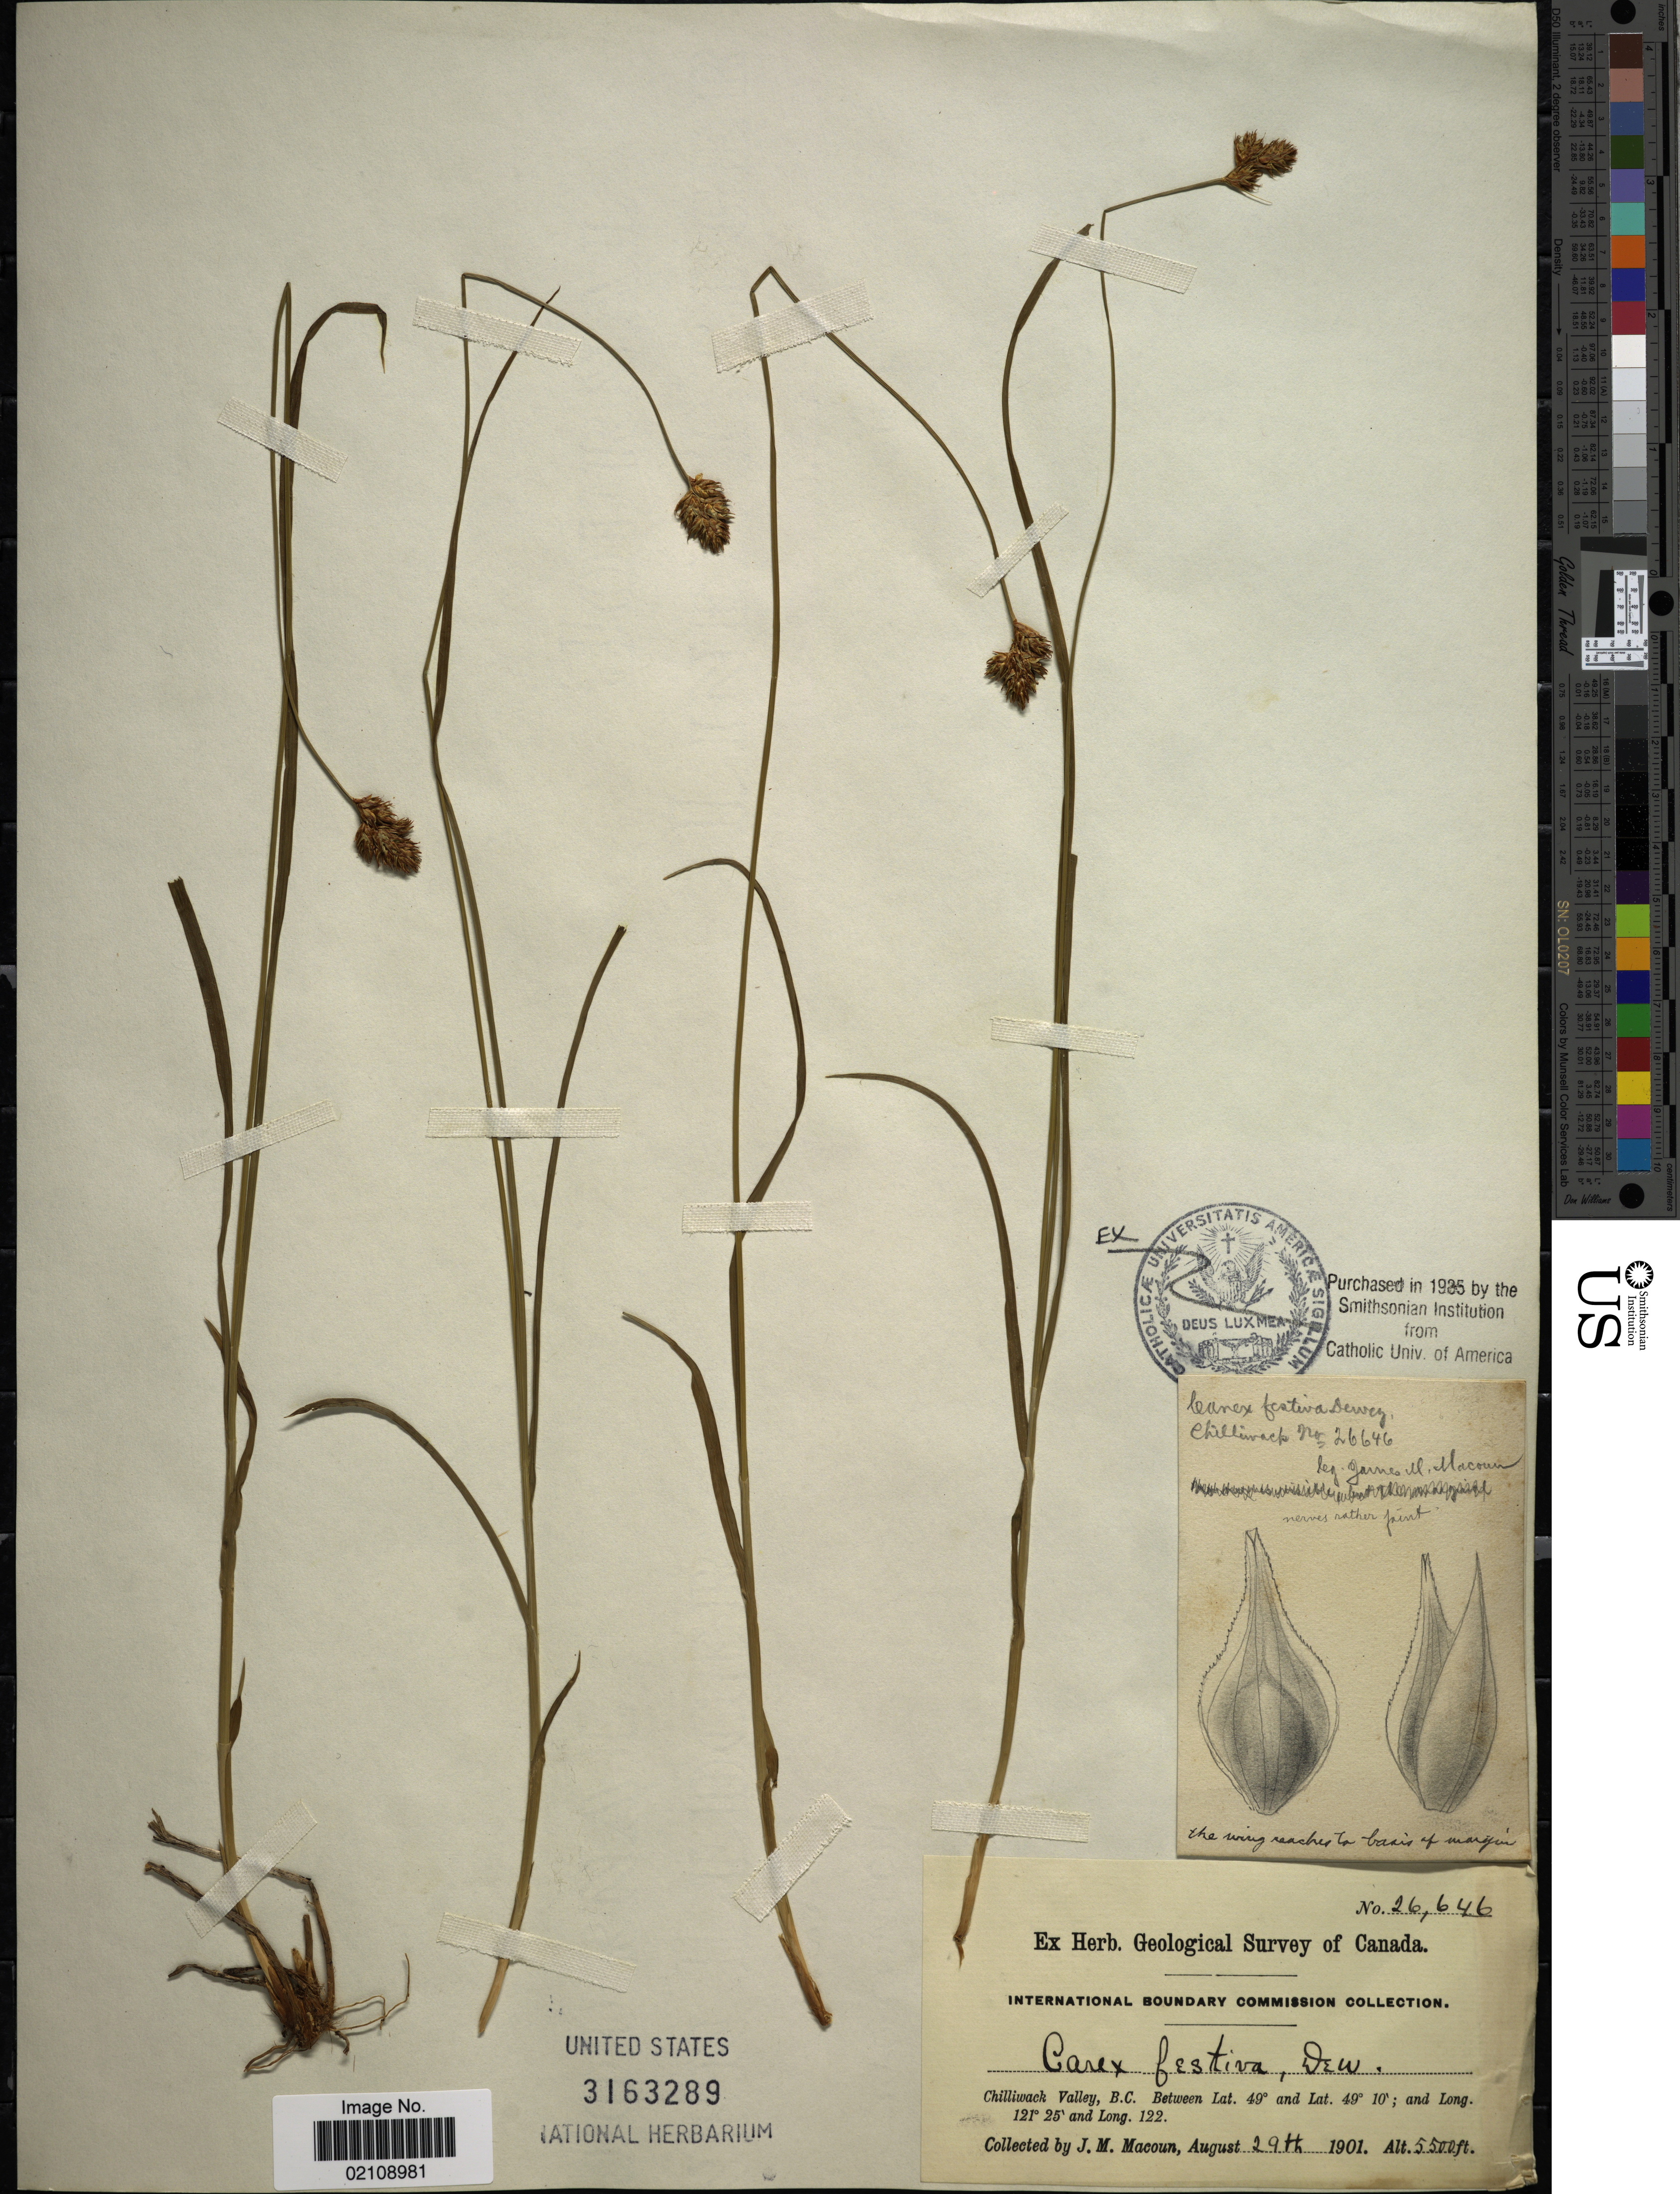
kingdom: Plantae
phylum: Tracheophyta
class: Liliopsida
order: Poales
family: Cyperaceae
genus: Carex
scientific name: Carex pachystachya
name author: Cham. ex Steud.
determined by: Strong, Mark T., (BOT), Smithsonian Institution - National Museum of Natural History (UNITED STATES)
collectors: J. M. Macoun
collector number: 26646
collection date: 1901-08-29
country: Canada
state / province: British Columbia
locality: Chilliwack Valley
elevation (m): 1676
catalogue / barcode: US 3163289